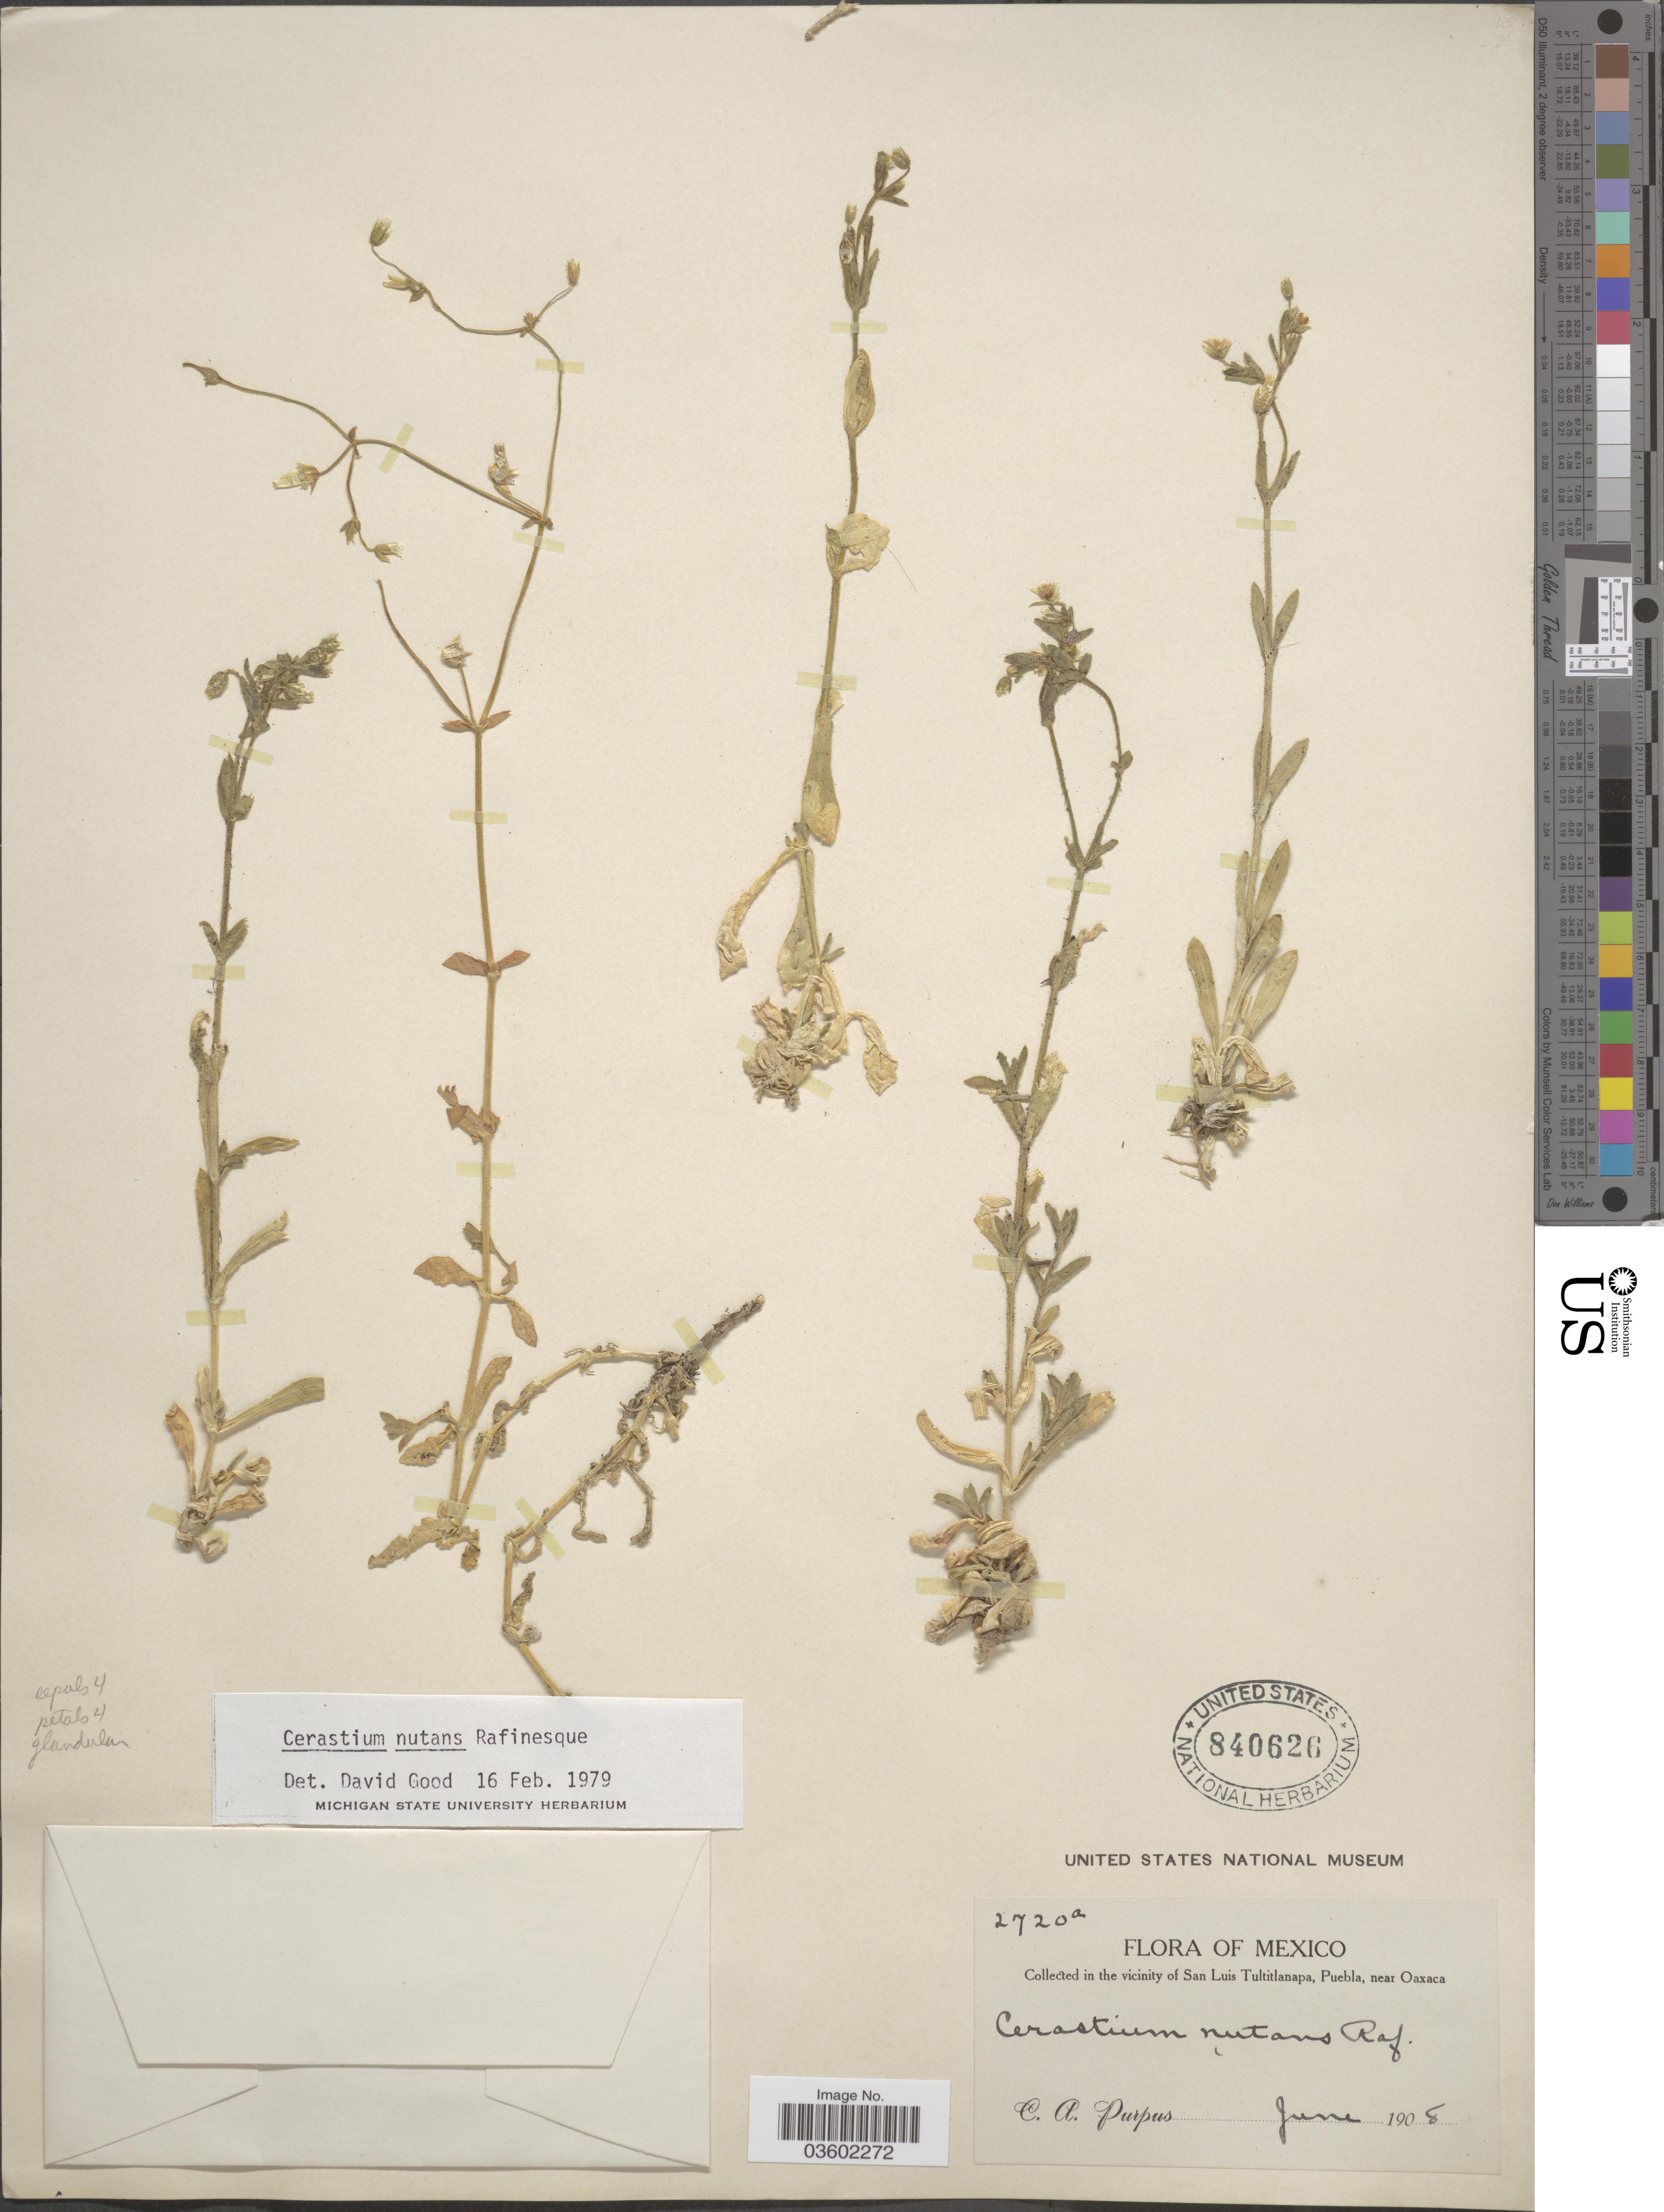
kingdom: Plantae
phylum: Tracheophyta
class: Magnoliopsida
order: Caryophyllales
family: Caryophyllaceae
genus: Cerastium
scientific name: Cerastium nutans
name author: Raf.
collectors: C. A. Purpus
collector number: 2720a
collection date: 1908-06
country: Mexico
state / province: Puebla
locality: In the vicinity of San Luis Tultitlanapa, near Oaxaca.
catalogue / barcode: US 840626